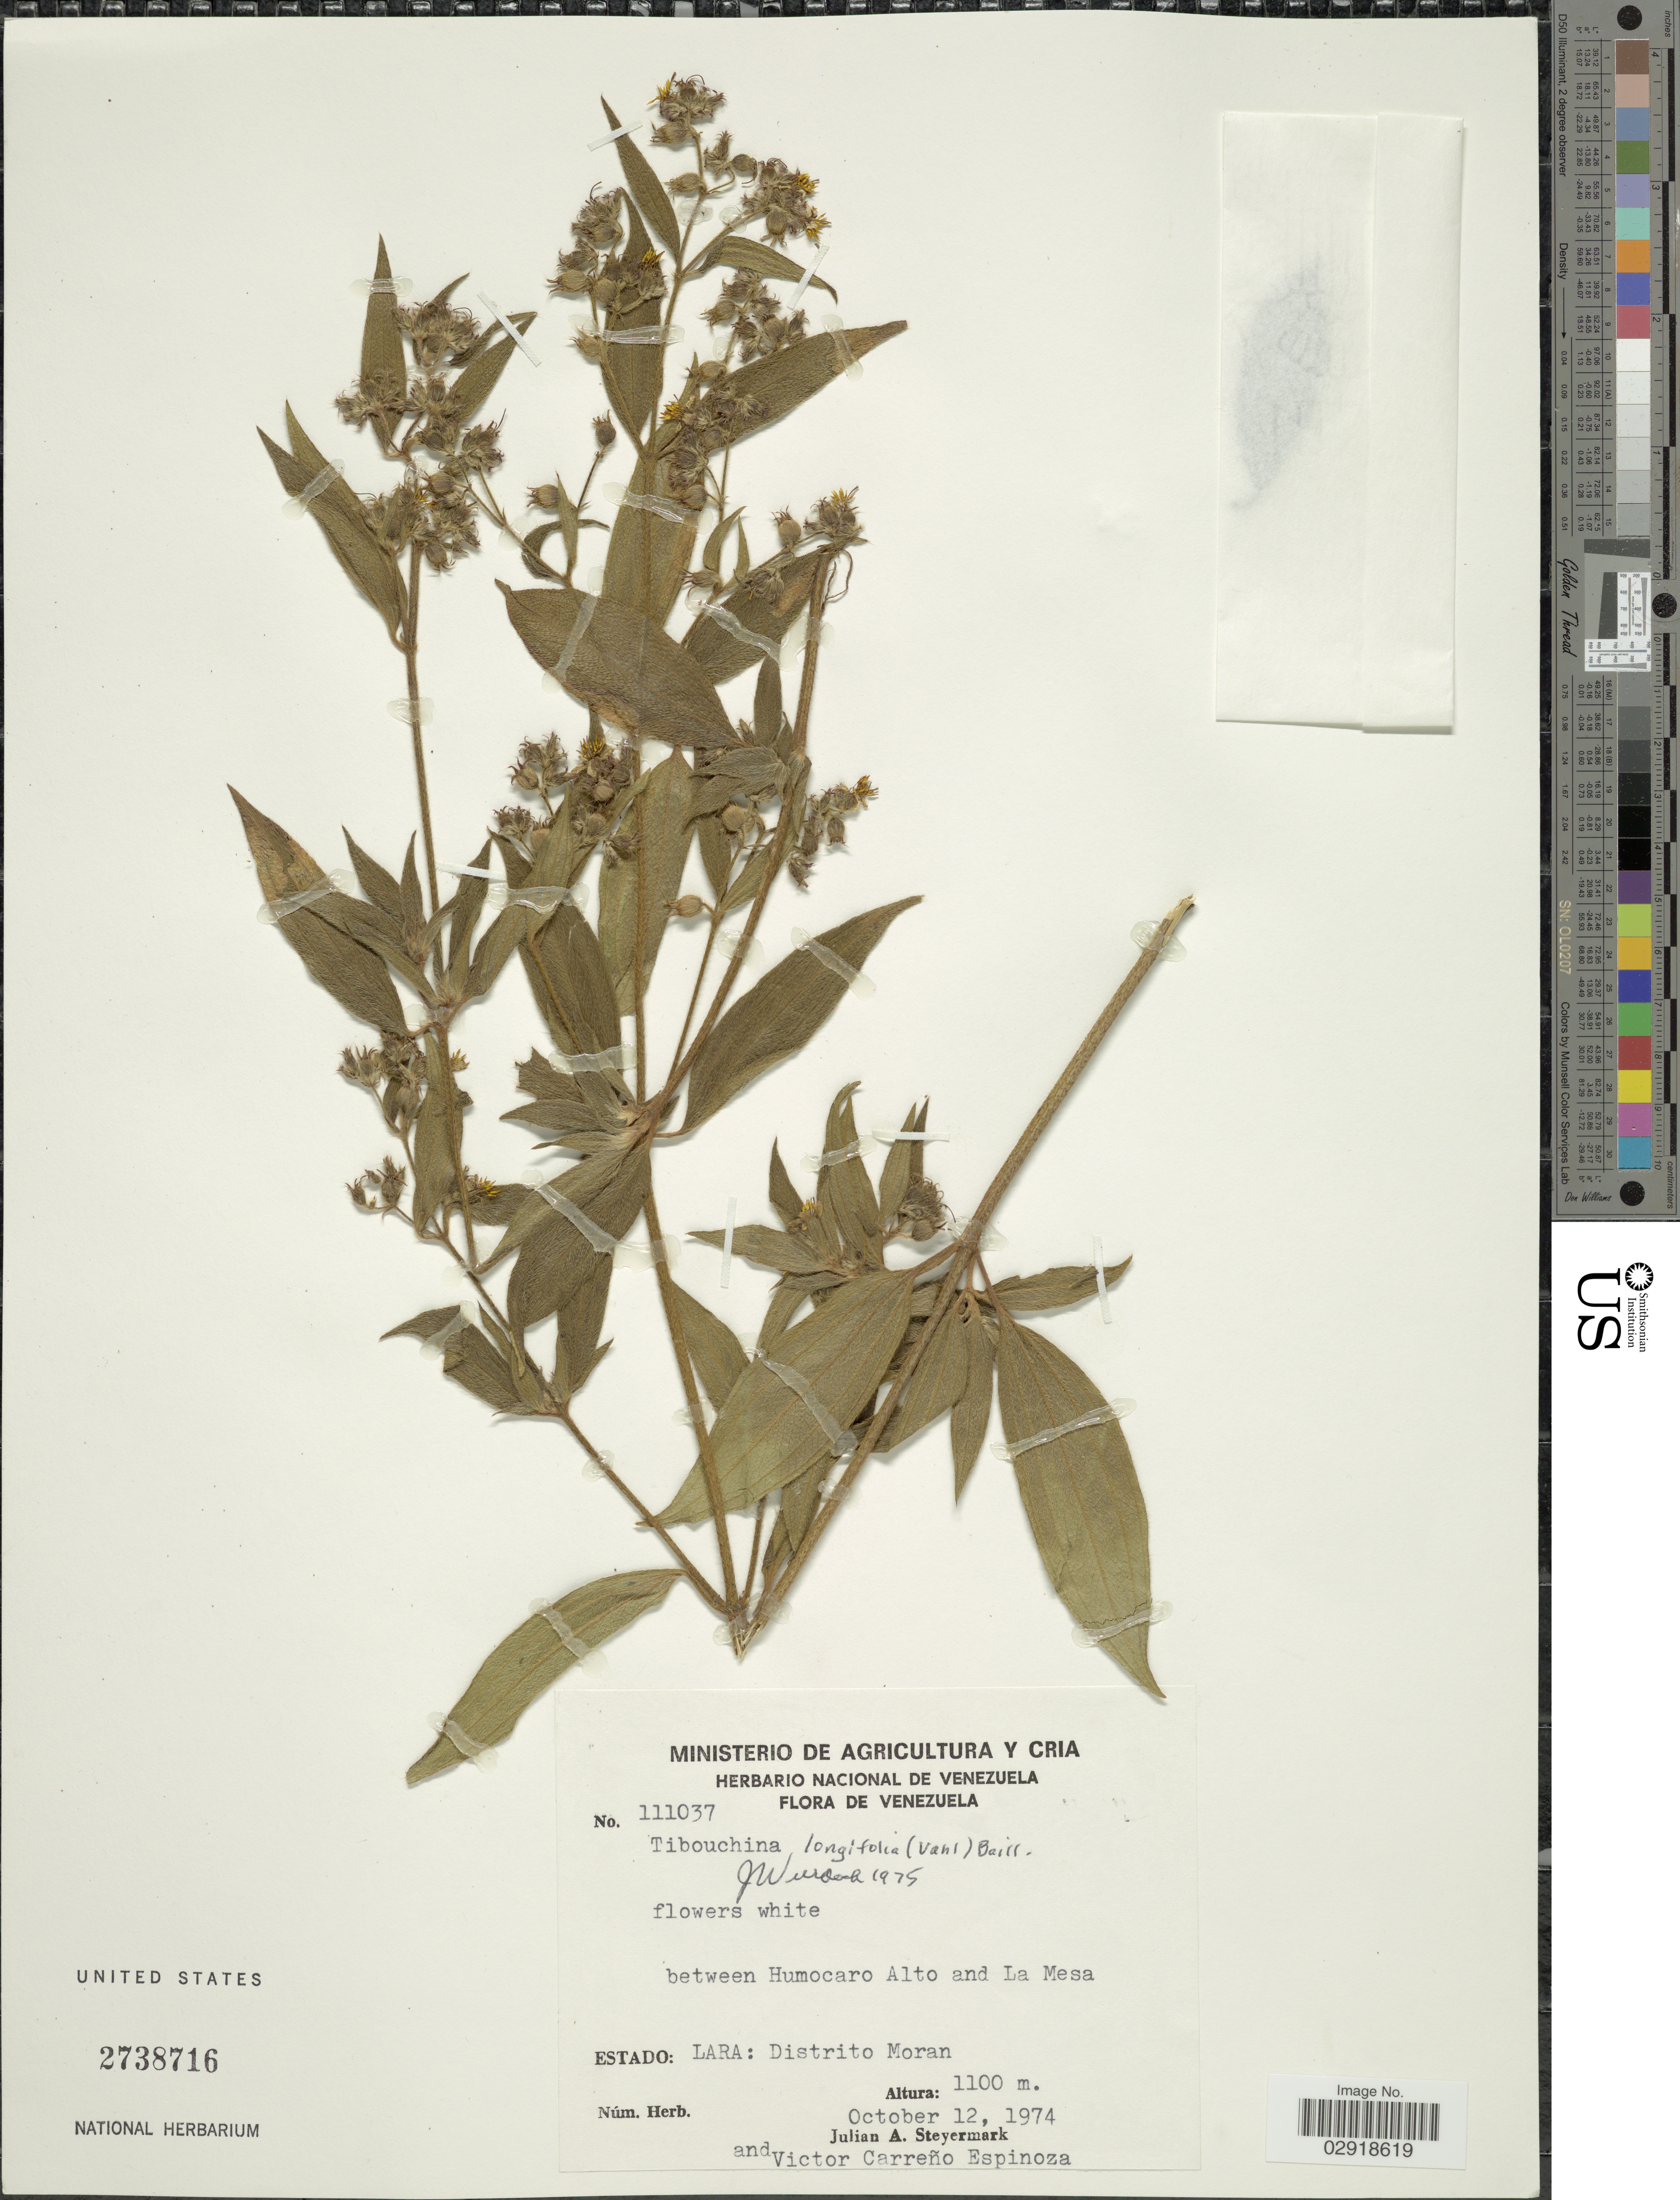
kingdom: Plantae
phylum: Tracheophyta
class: Magnoliopsida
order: Myrtales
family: Melastomataceae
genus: Chaetogastra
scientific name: Chaetogastra longifolia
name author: (Vahl) DC.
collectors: J. Steyermark & V. Espinoza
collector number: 111037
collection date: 1974-10-12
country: Venezuela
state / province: Lara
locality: Between Humocaro Alto and La Mesa. Distrito Moran.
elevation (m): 1100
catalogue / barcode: US 2738716